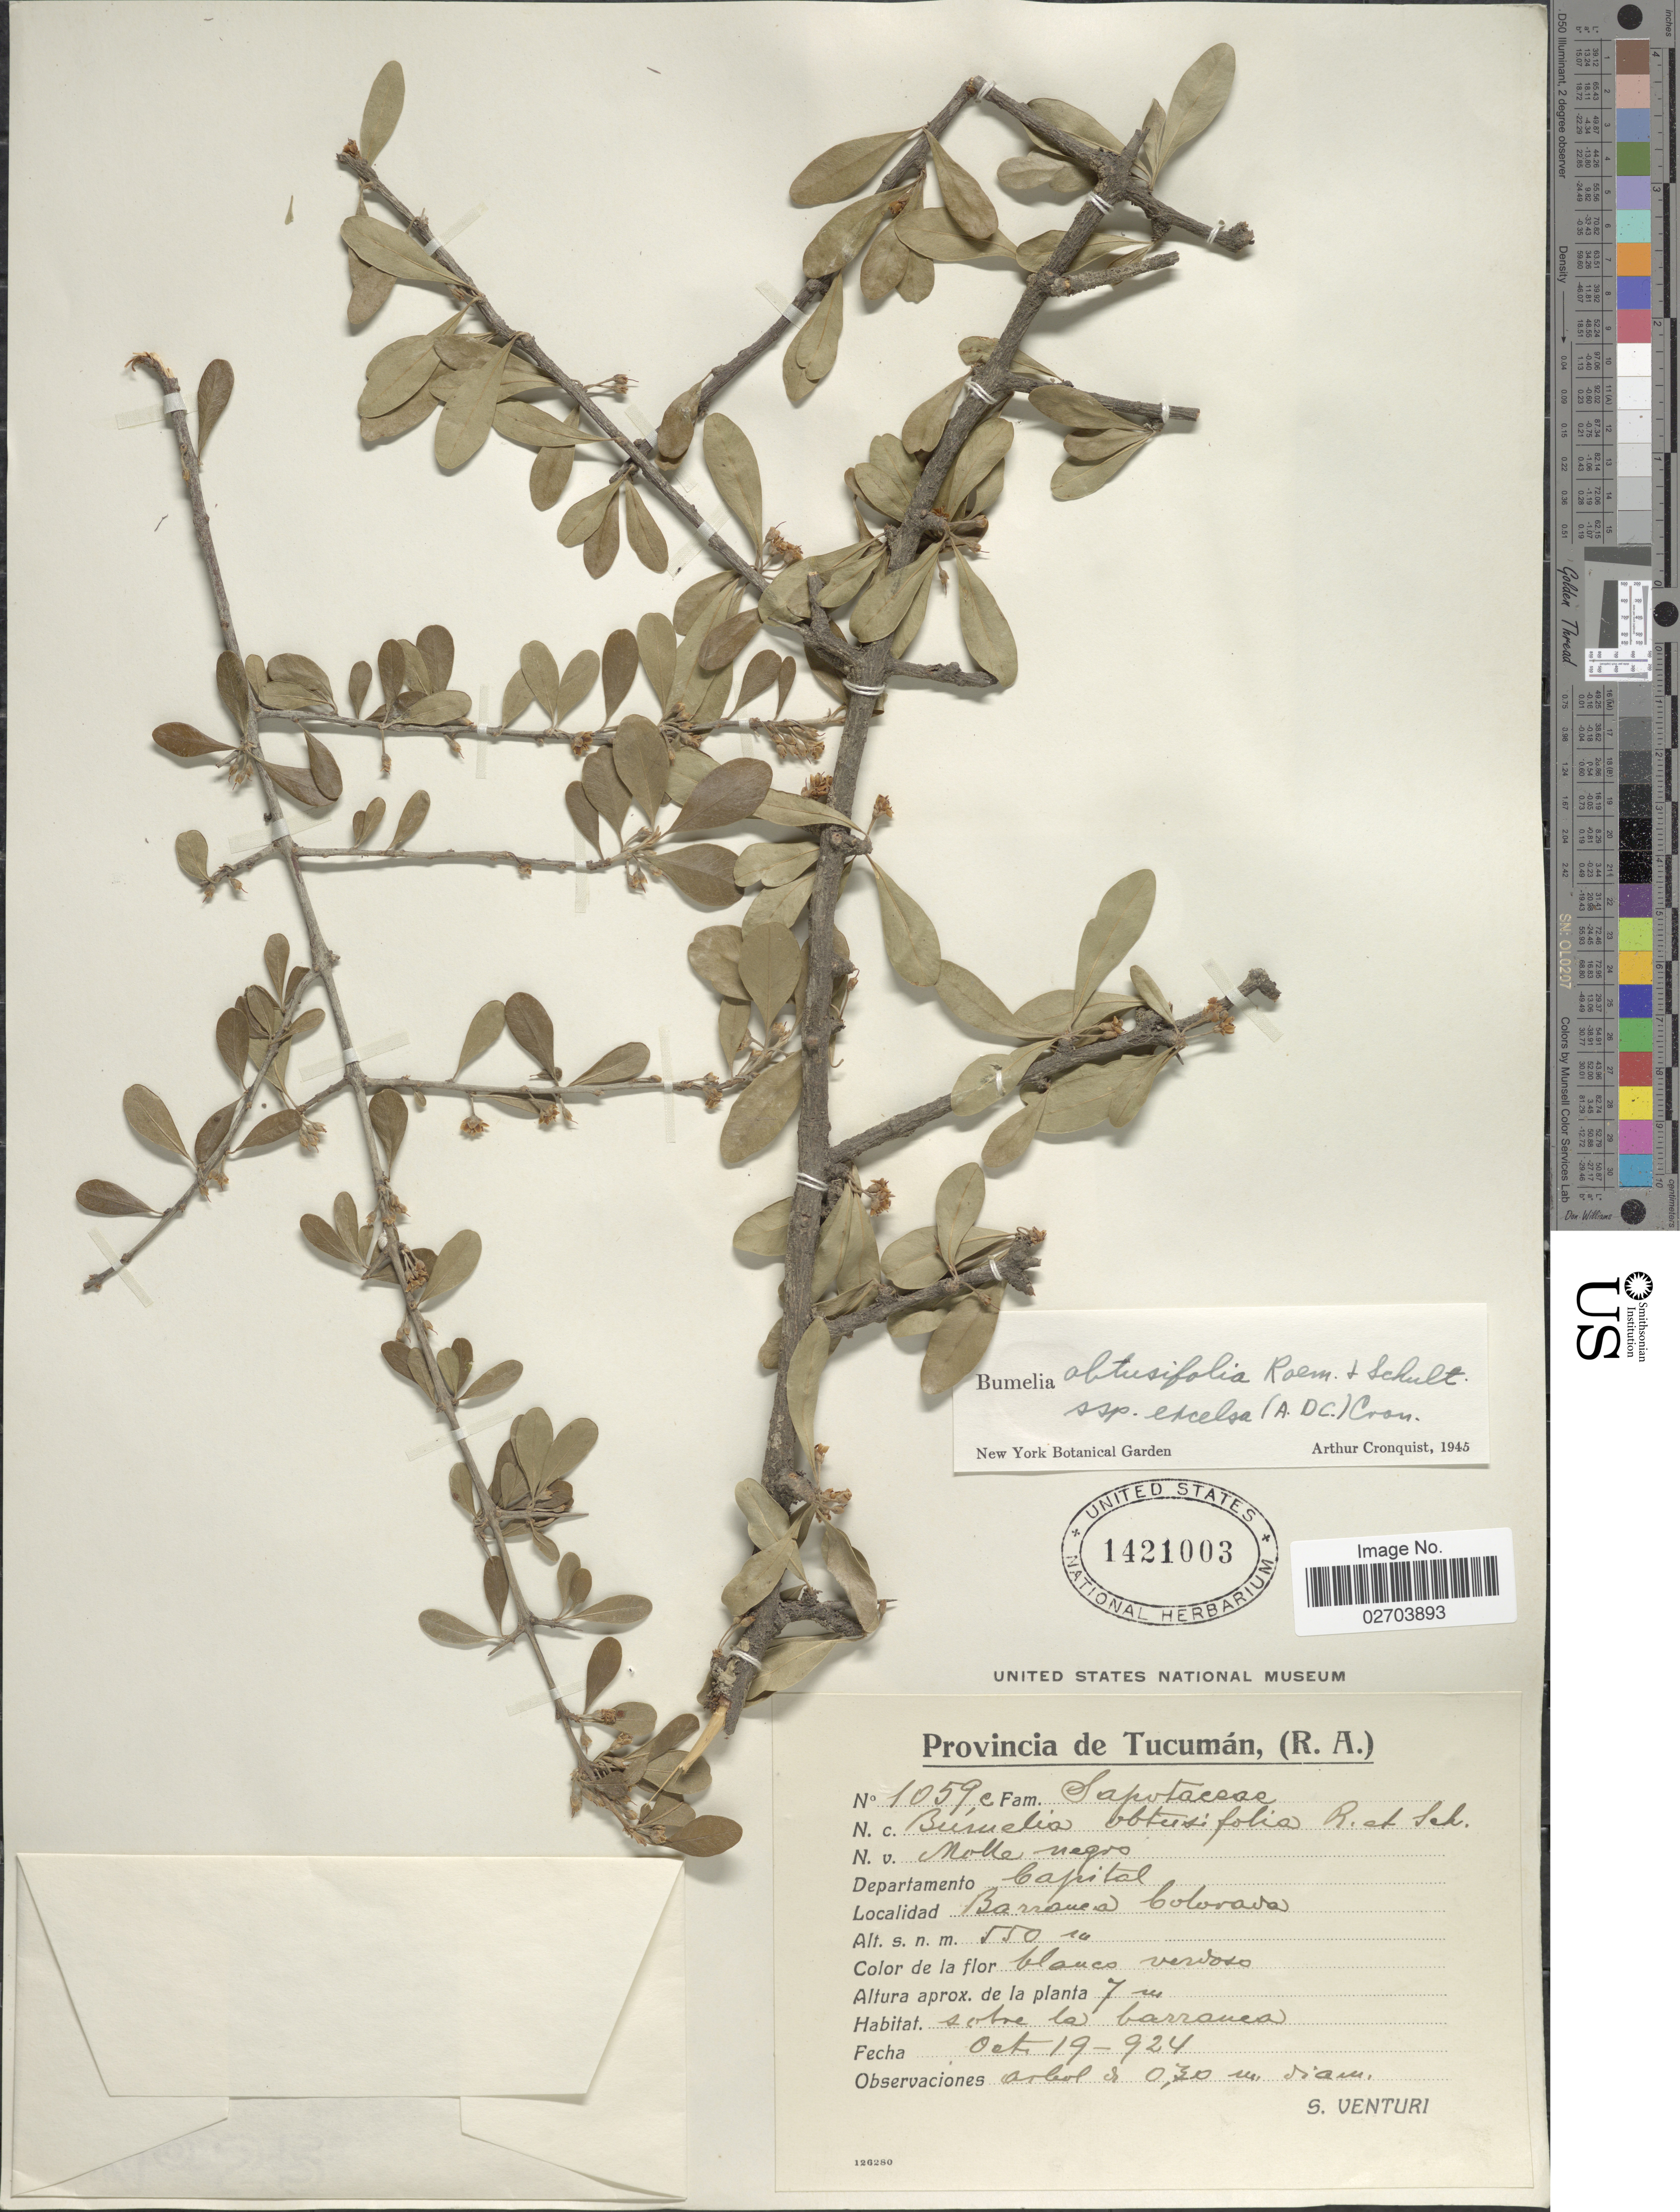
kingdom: Plantae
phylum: Tracheophyta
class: Magnoliopsida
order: Ericales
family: Sapotaceae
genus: Sideroxylon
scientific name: Sideroxylon obtusifolium subsp. obtusifolium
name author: (Roem. & Schult.) T.D. Penn.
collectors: S. Venturi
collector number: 1059c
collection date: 1924-10-19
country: Argentina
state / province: Tucuman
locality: Capital, Barranca Colorada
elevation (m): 550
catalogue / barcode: US 1421003